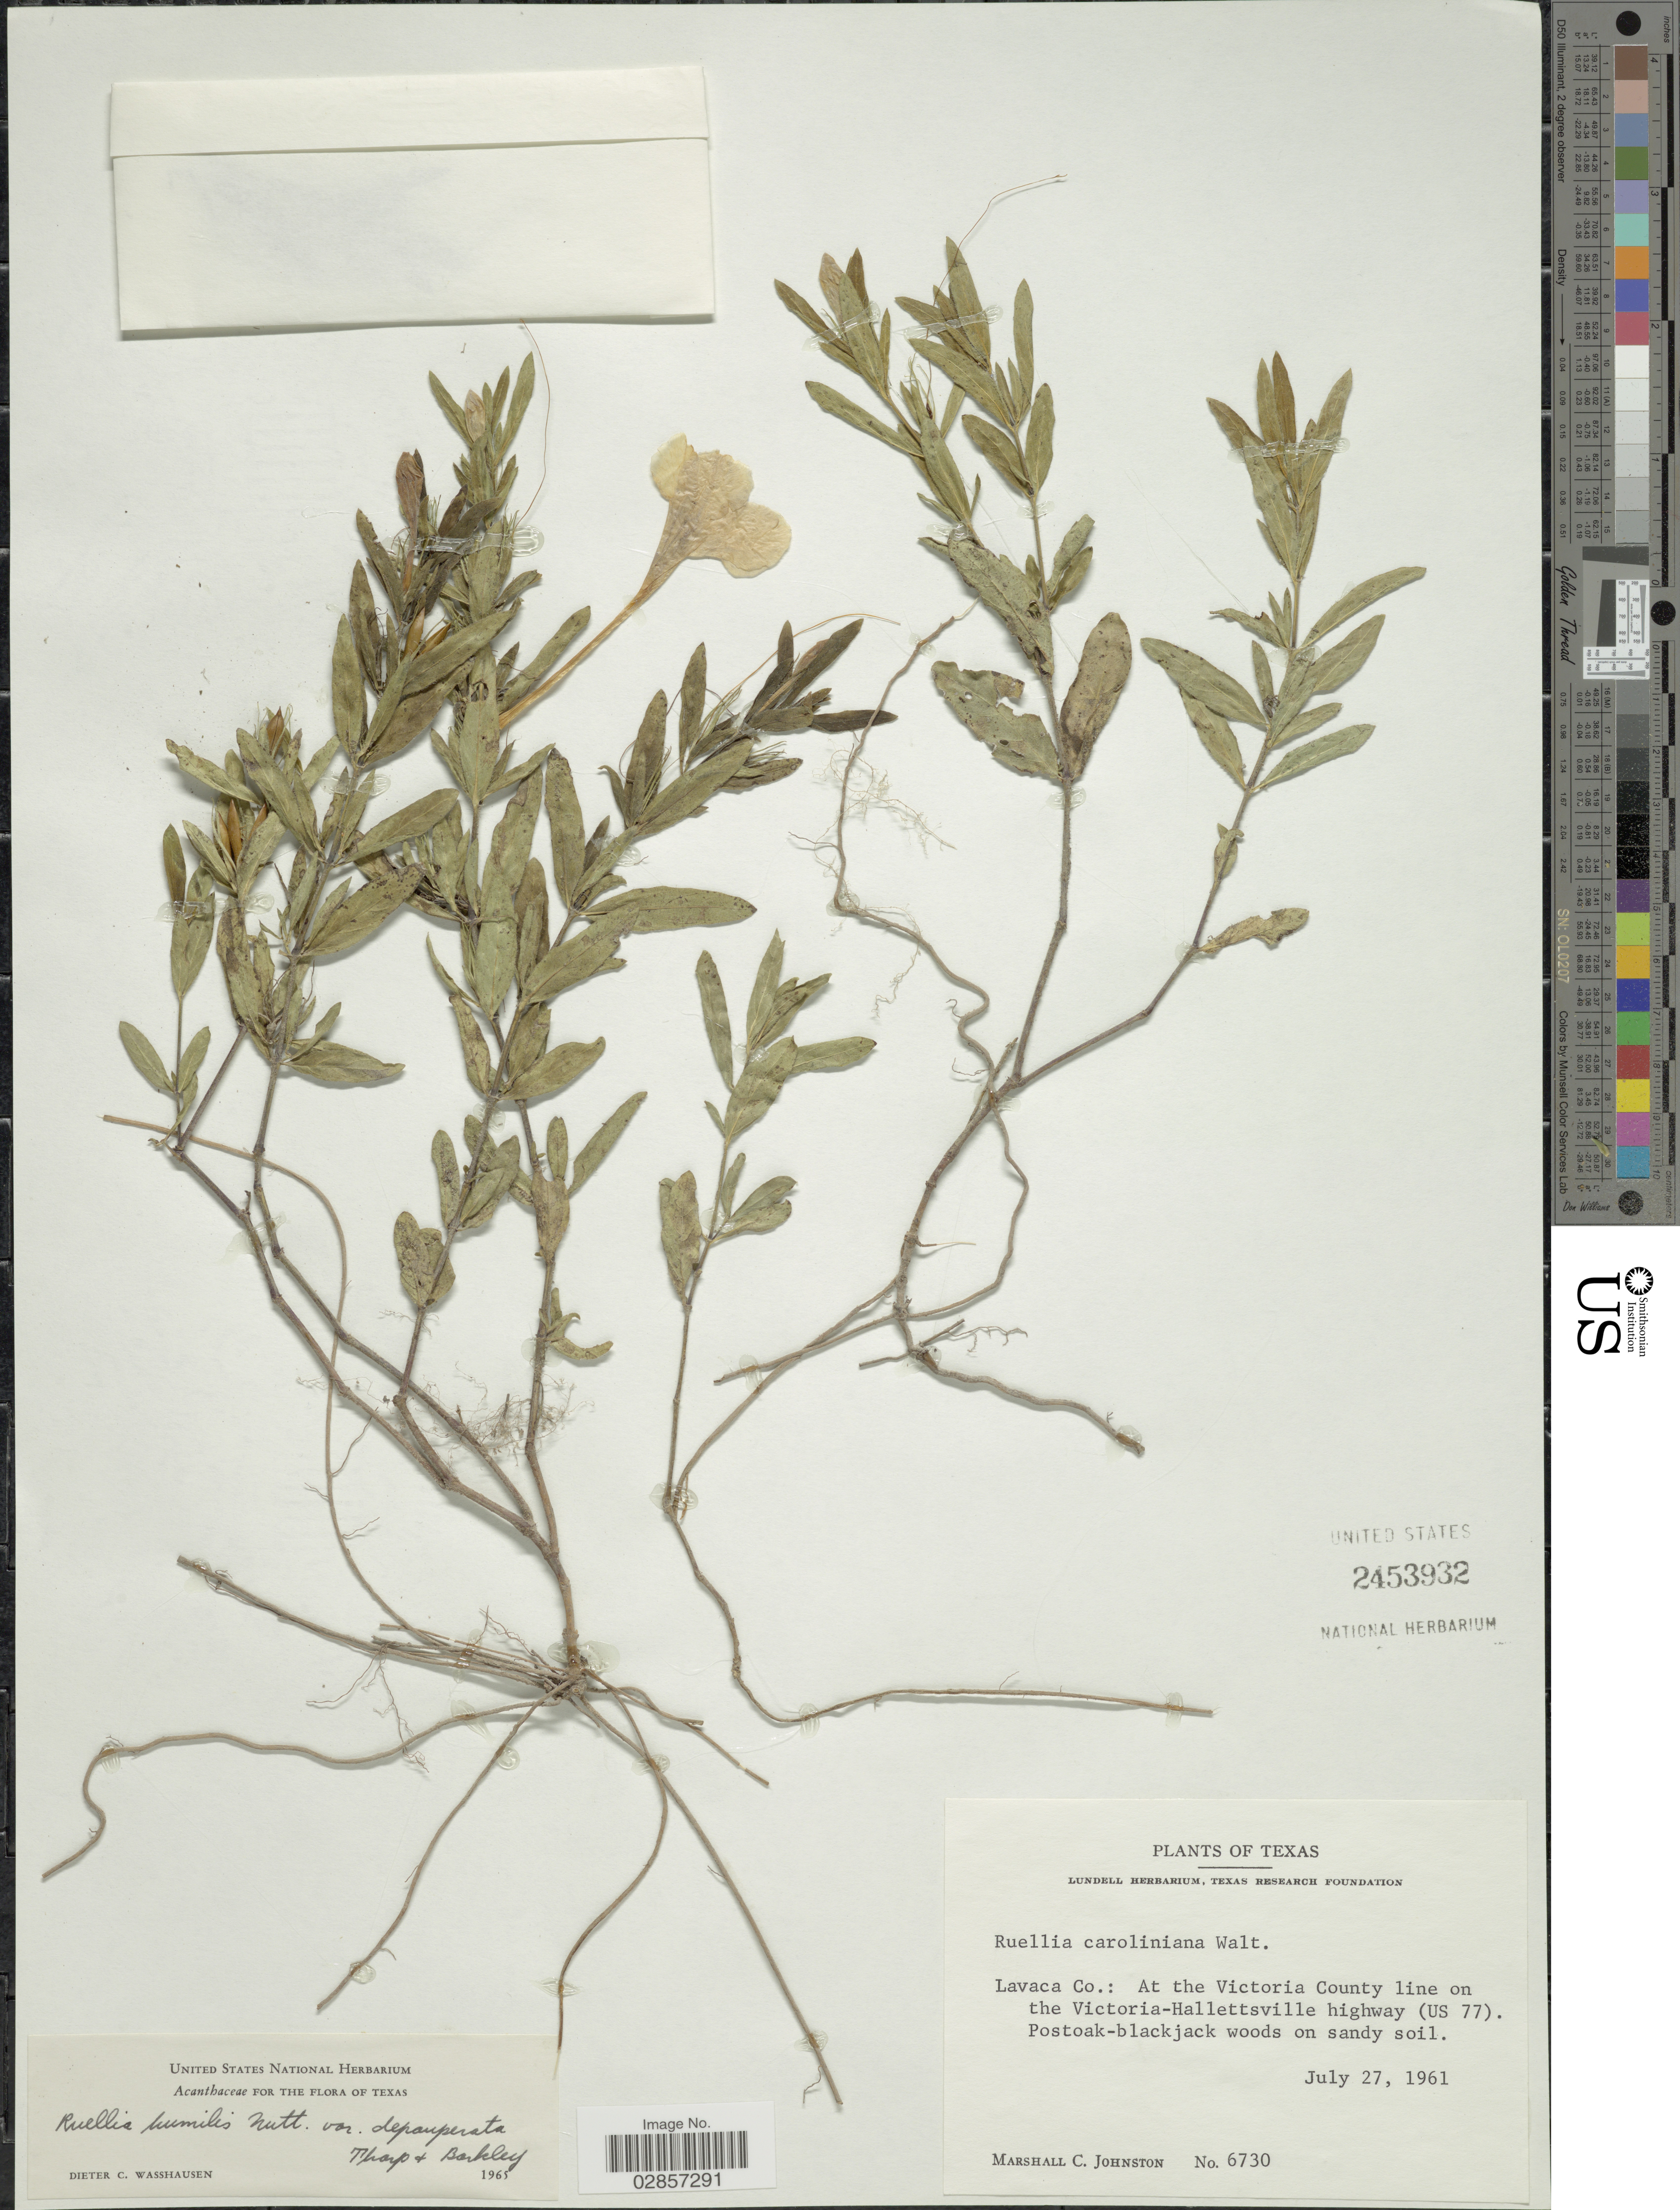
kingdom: Plantae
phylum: Tracheophyta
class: Magnoliopsida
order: Lamiales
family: Acanthaceae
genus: Ruellia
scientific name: Ruellia humilis var. depauperata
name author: Tharp & F.A. Barkley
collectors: M. Johnston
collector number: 6730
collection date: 1961-07-27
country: United States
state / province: Texas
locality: Lavaca Co.: At the Victoria County line on the Victoria-Halletsville highway (US 77).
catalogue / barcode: US 2453932